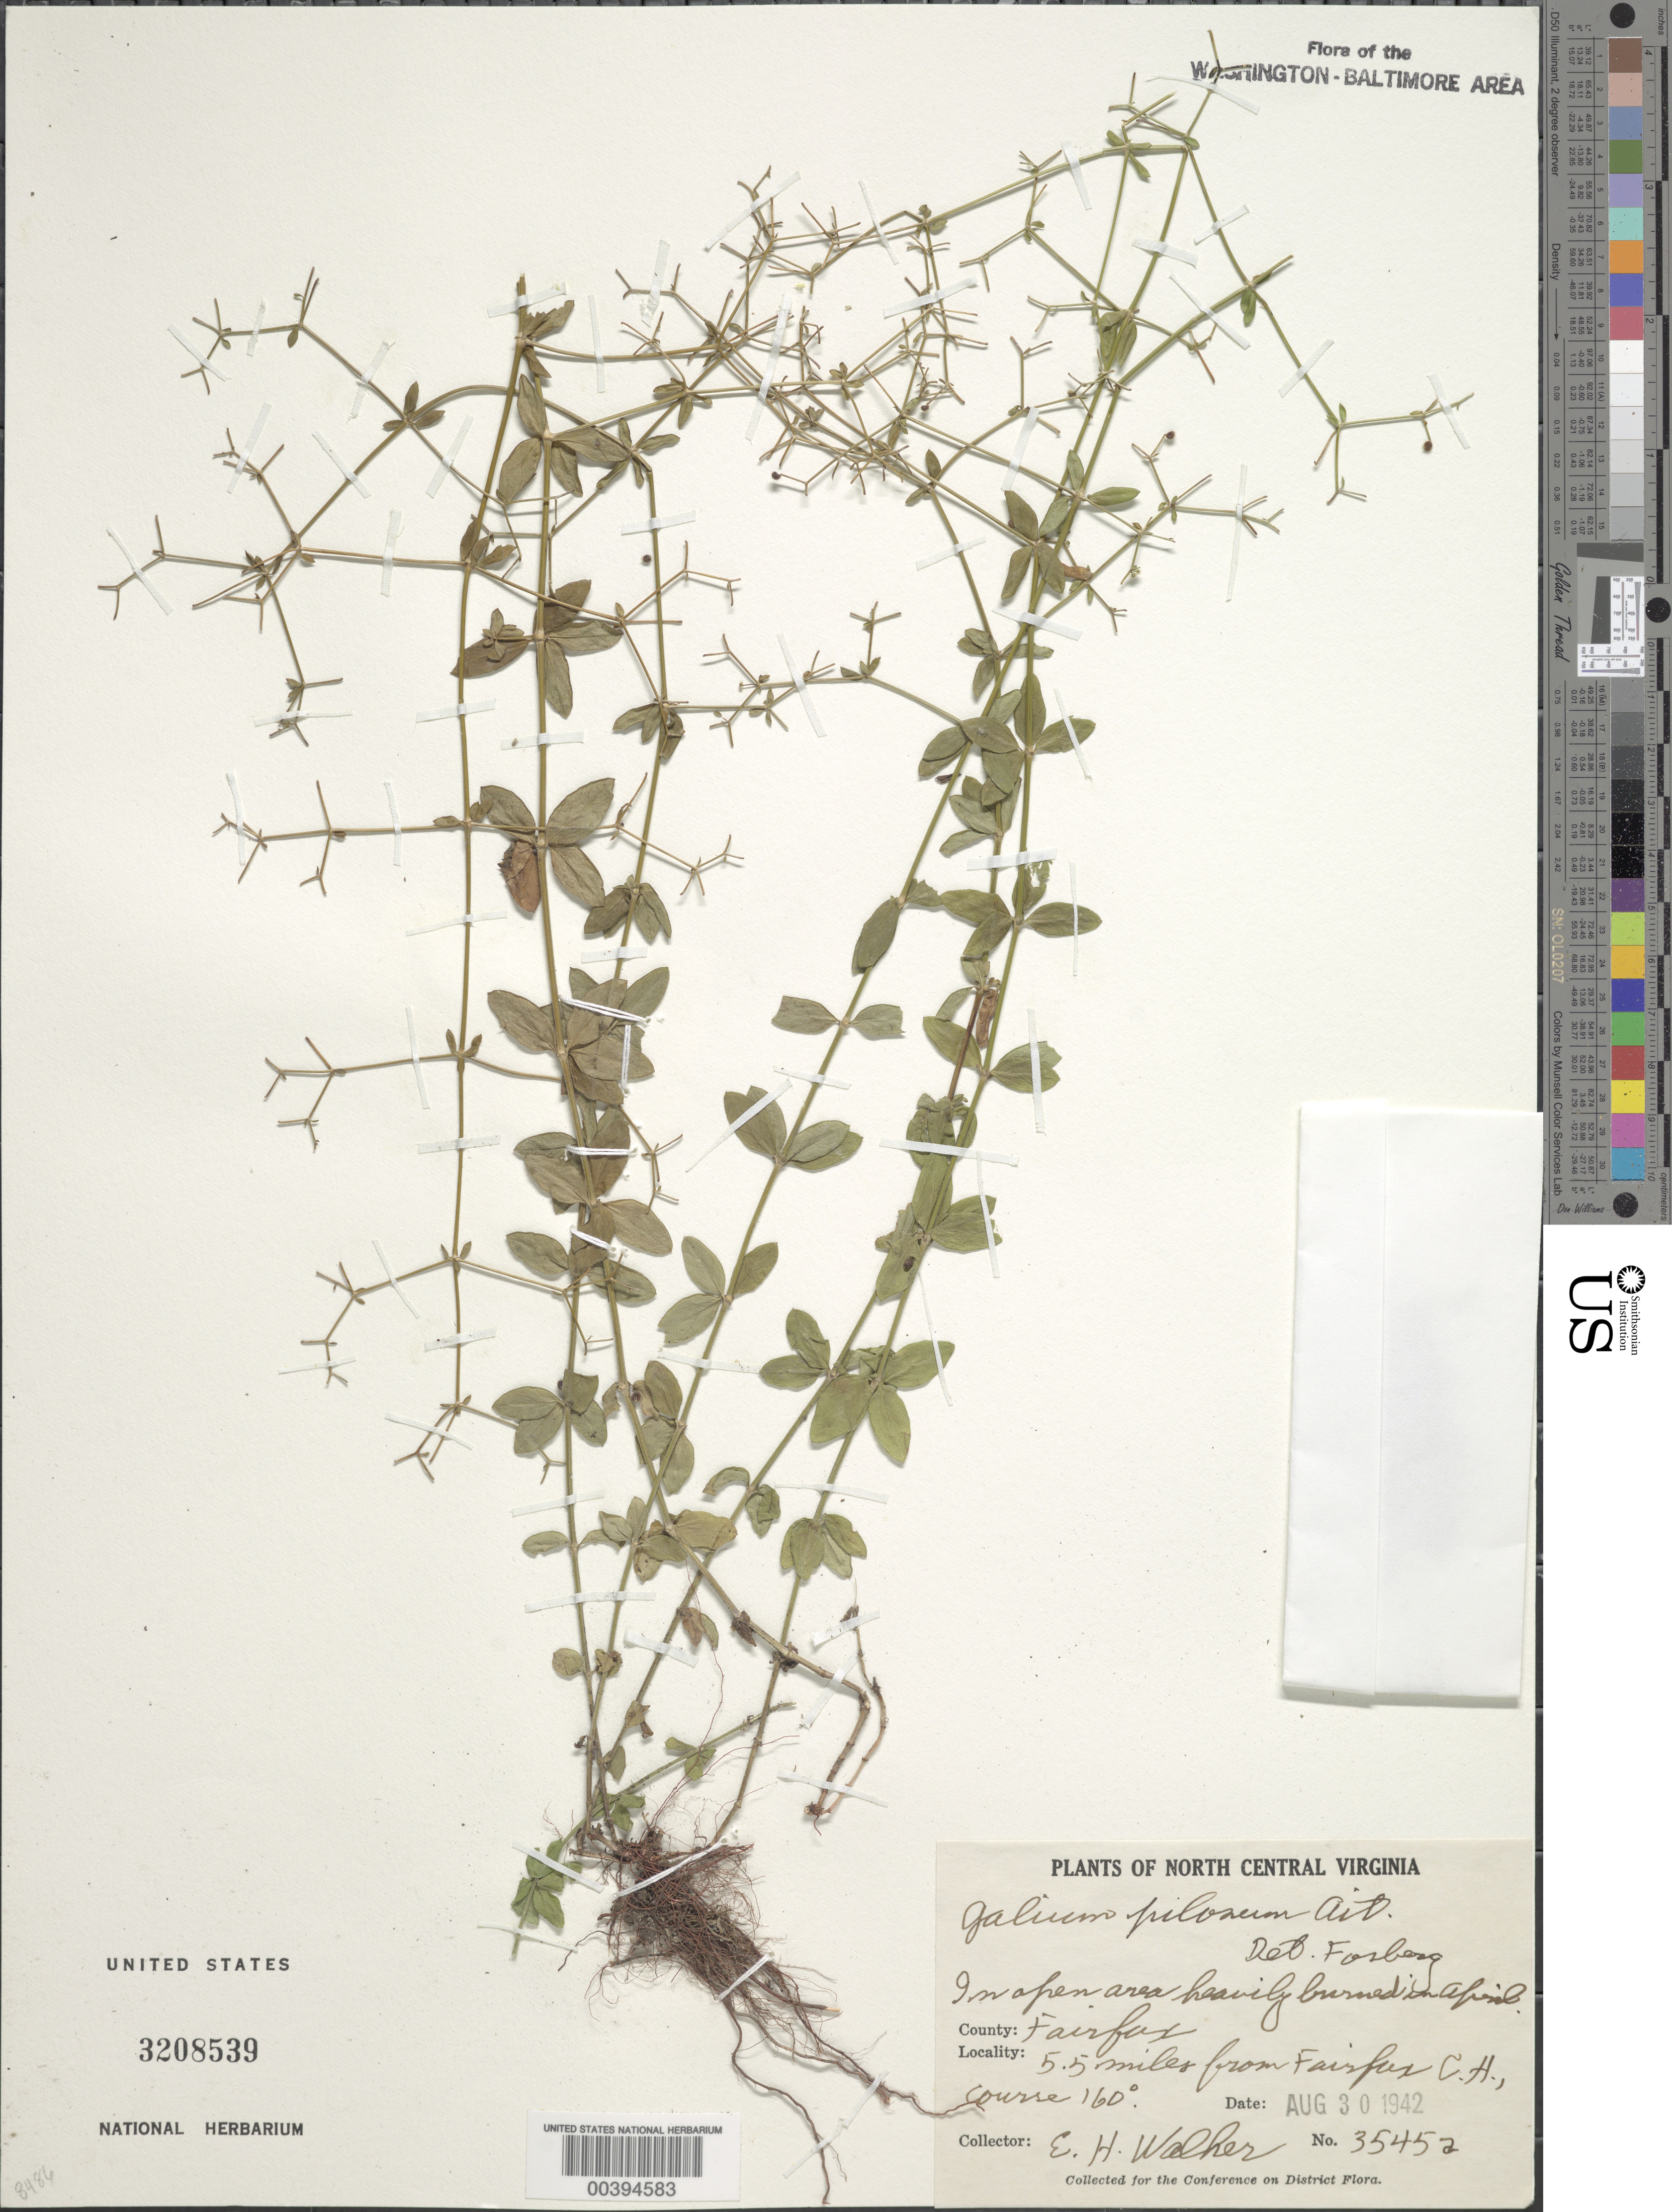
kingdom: Plantae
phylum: Tracheophyta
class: Magnoliopsida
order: Gentianales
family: Rubiaceae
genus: Galium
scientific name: Galium pilosum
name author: Aiton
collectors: E. H. Walker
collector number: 3545A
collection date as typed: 30 Aug 1942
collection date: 1942-08-30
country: United States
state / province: Virginia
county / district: Fairfax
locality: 5.5 Mi from Fairfax Court House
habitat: In openarea heavily burned in april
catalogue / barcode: US 3208539